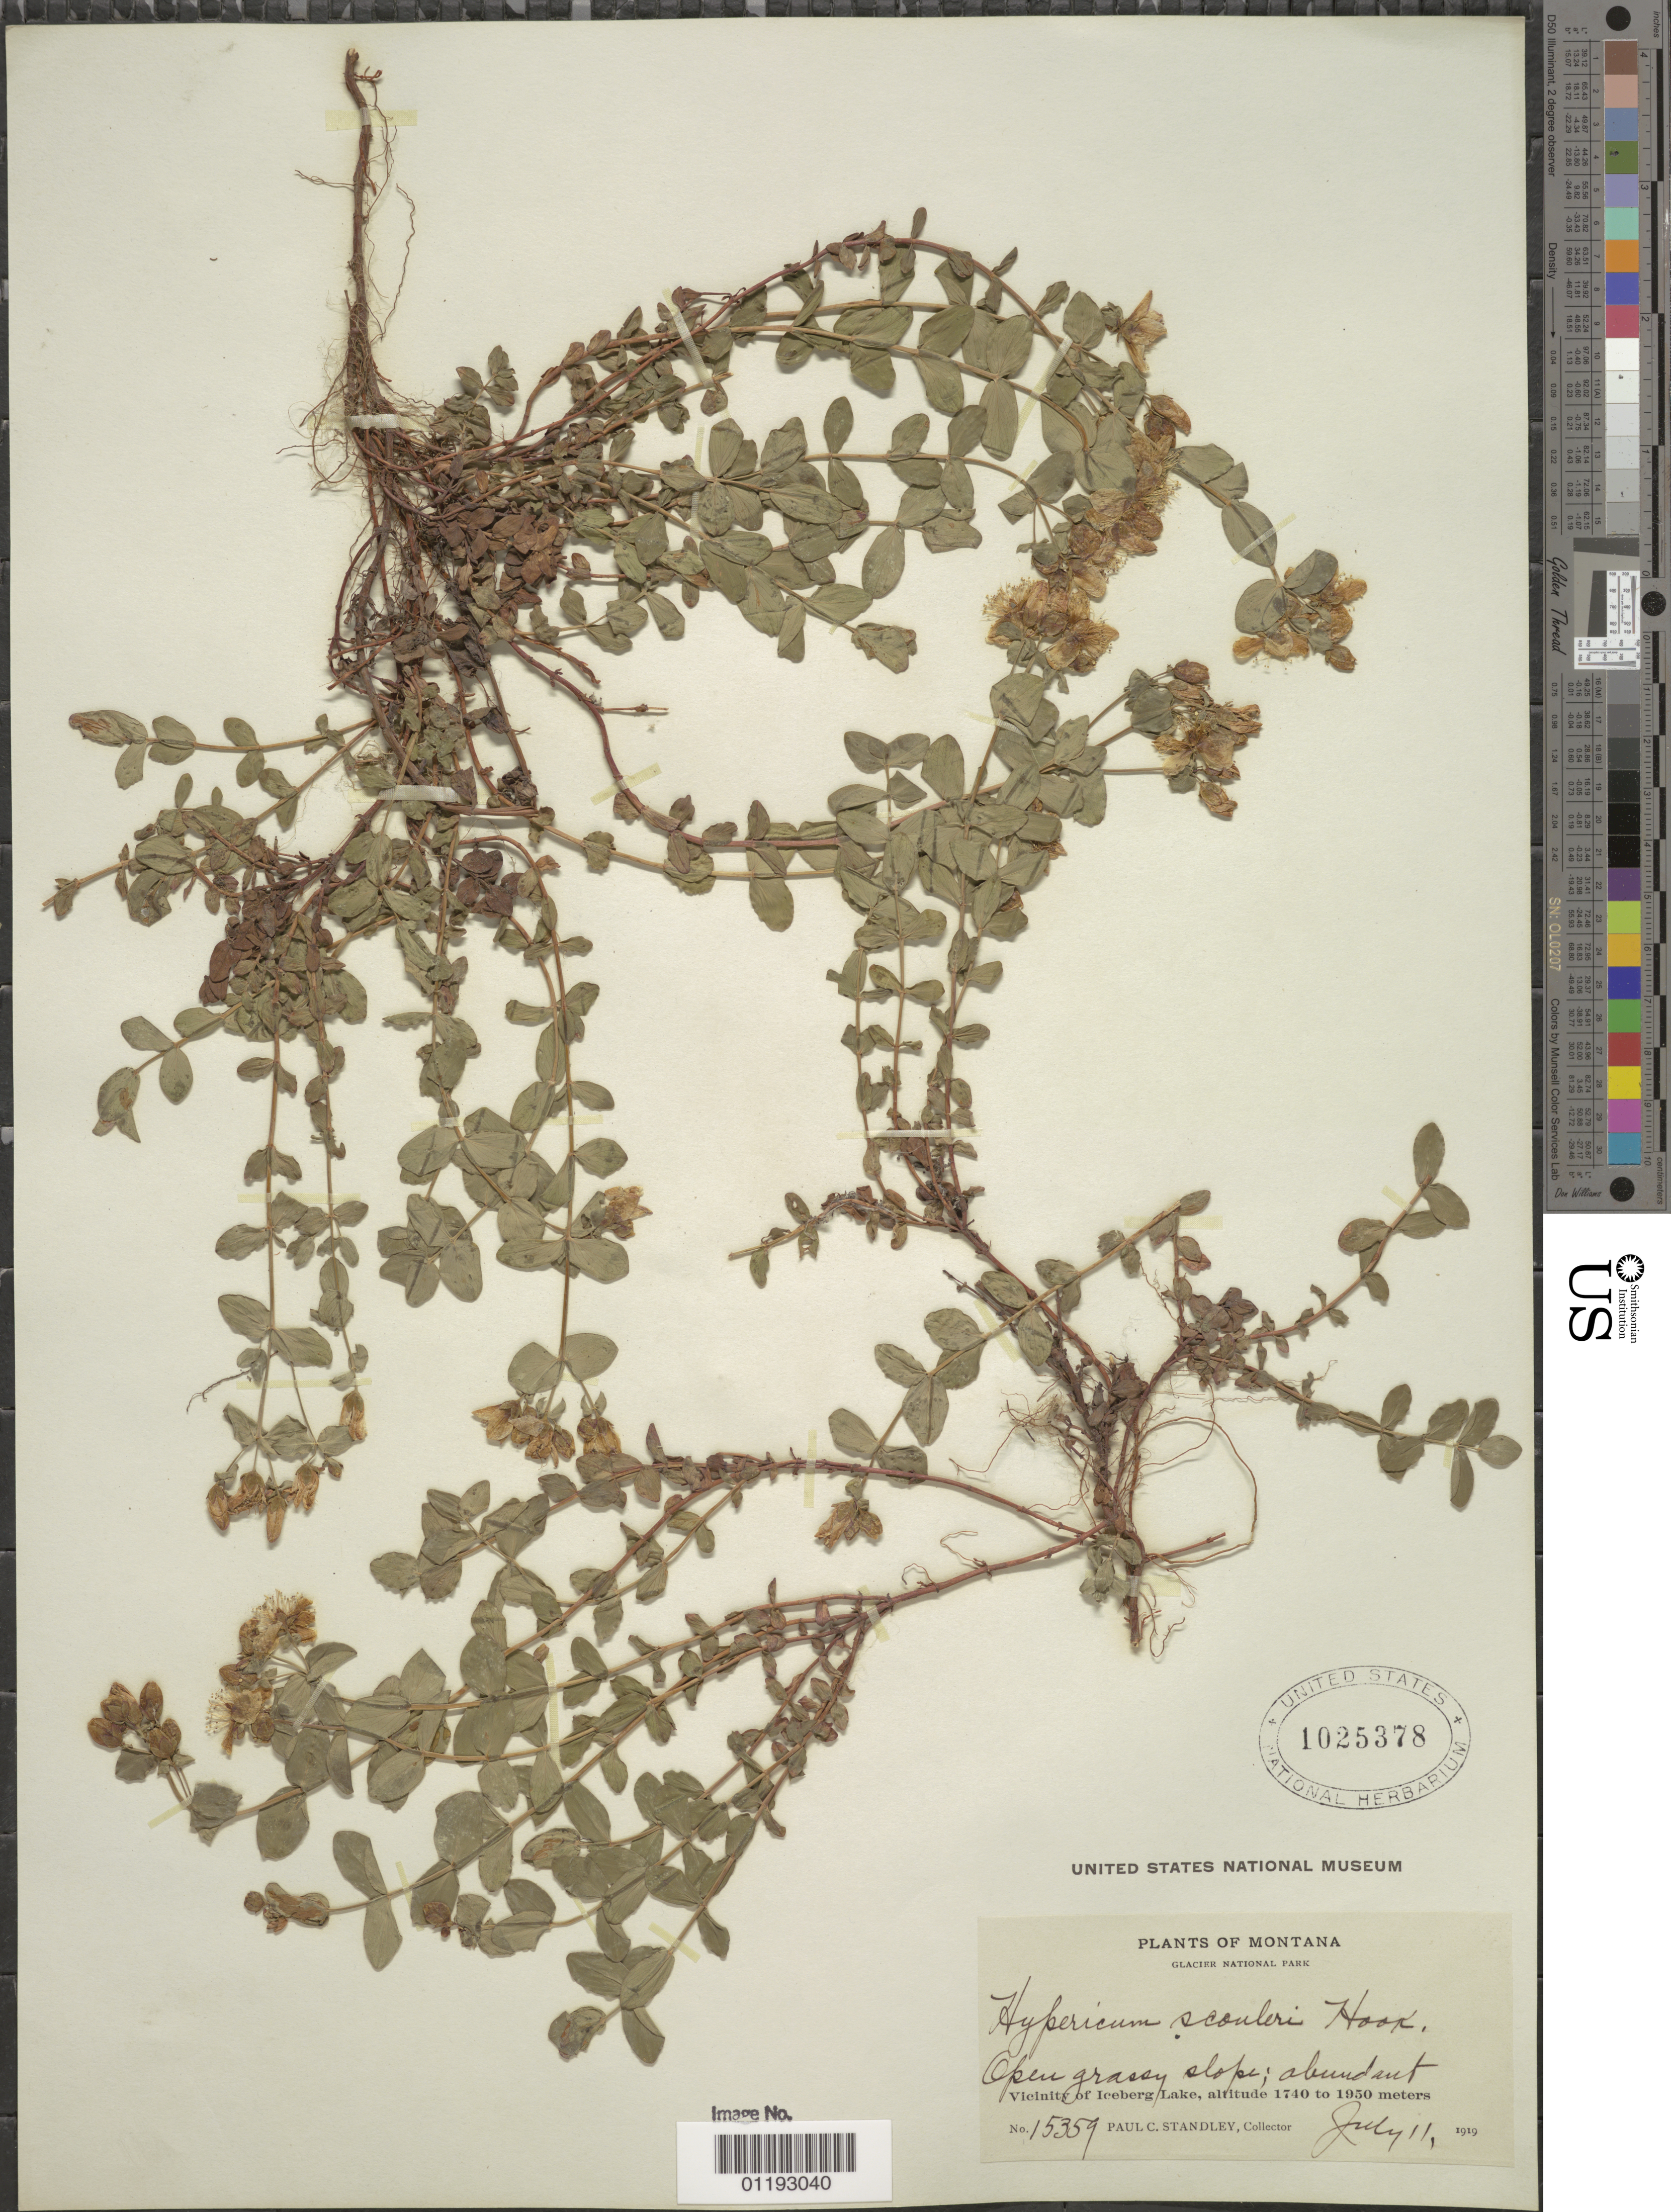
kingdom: Plantae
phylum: Tracheophyta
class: Magnoliopsida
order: Malpighiales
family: Hypericaceae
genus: Hypericum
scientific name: Hypericum scouleri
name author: Hook.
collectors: P. C. Standley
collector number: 15359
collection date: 1919-07-11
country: United States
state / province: Montana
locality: Vicinity of Iceberg Lake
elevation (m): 1740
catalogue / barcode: US 1025378